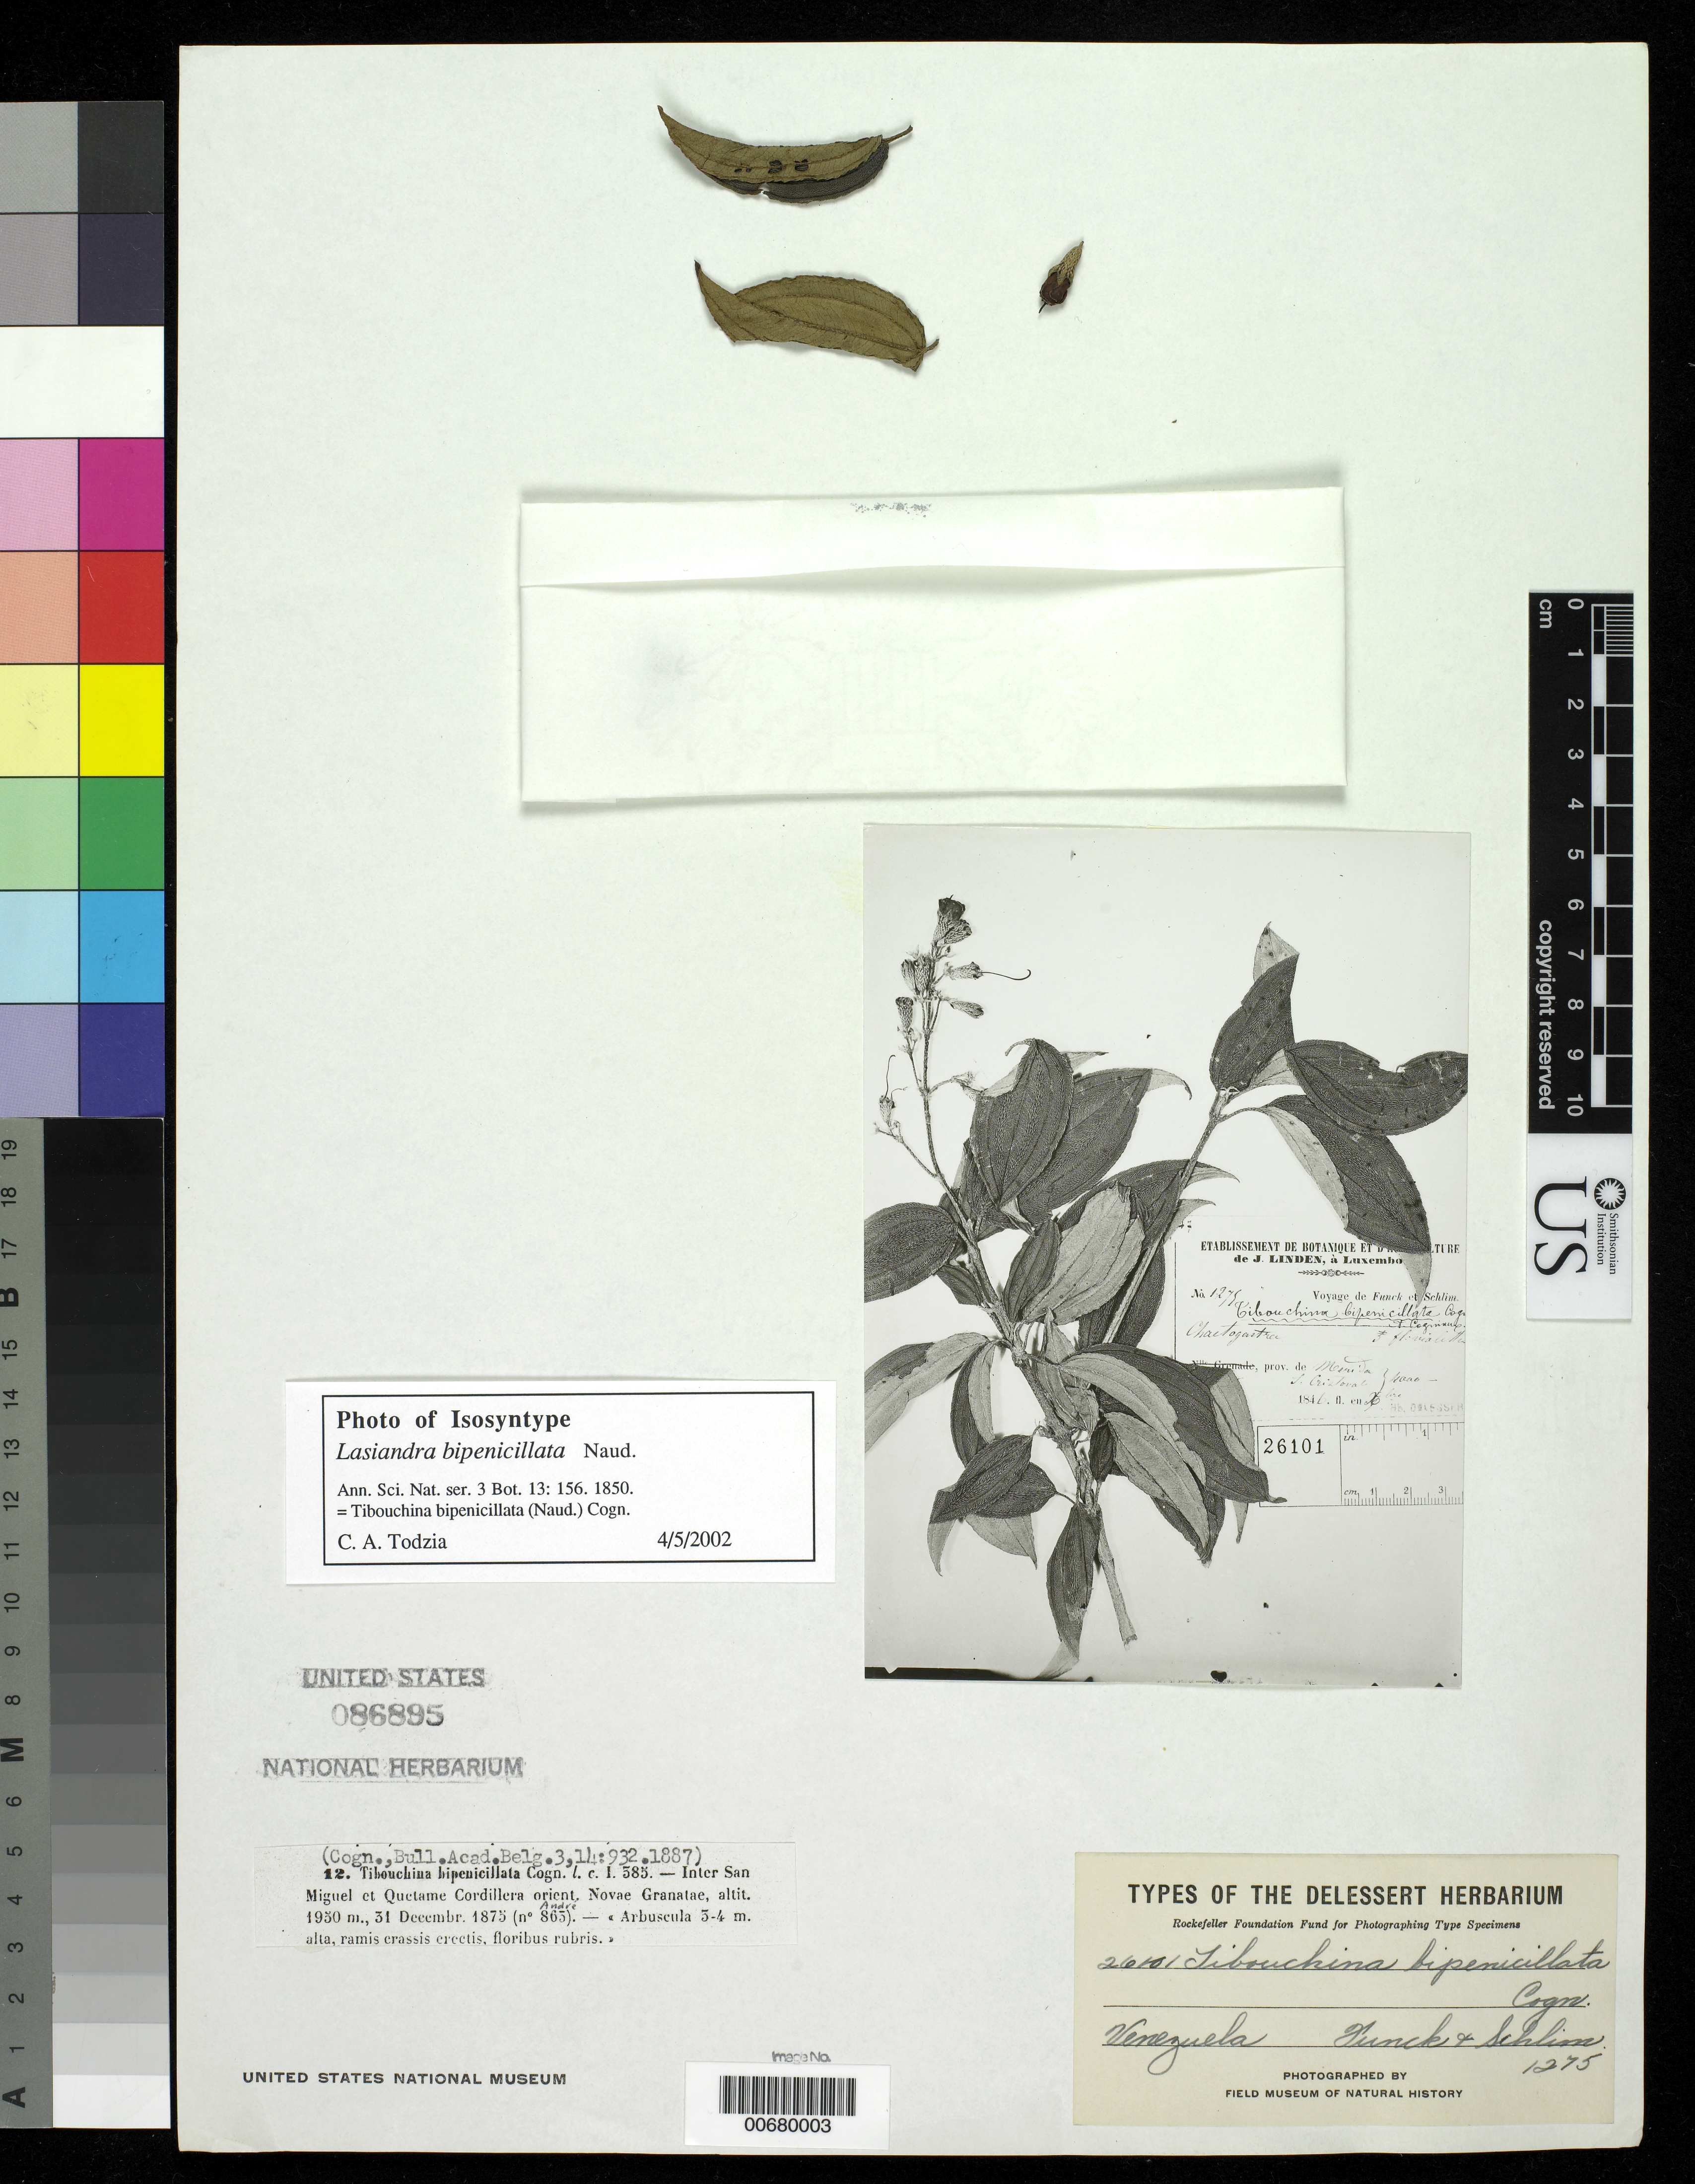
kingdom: Plantae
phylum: Tracheophyta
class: Magnoliopsida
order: Myrtales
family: Melastomataceae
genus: Lasiandra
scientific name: Lasiandra bipenicillata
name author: Naudin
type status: Isosyntype Fragment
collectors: N. Funck & L. Schlim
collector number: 1275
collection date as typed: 1846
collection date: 1846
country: Venezuela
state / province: Mérida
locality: haud procul ad oppidulo San Cristobal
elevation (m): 400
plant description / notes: Photo of original type included on sheet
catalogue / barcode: US 86895